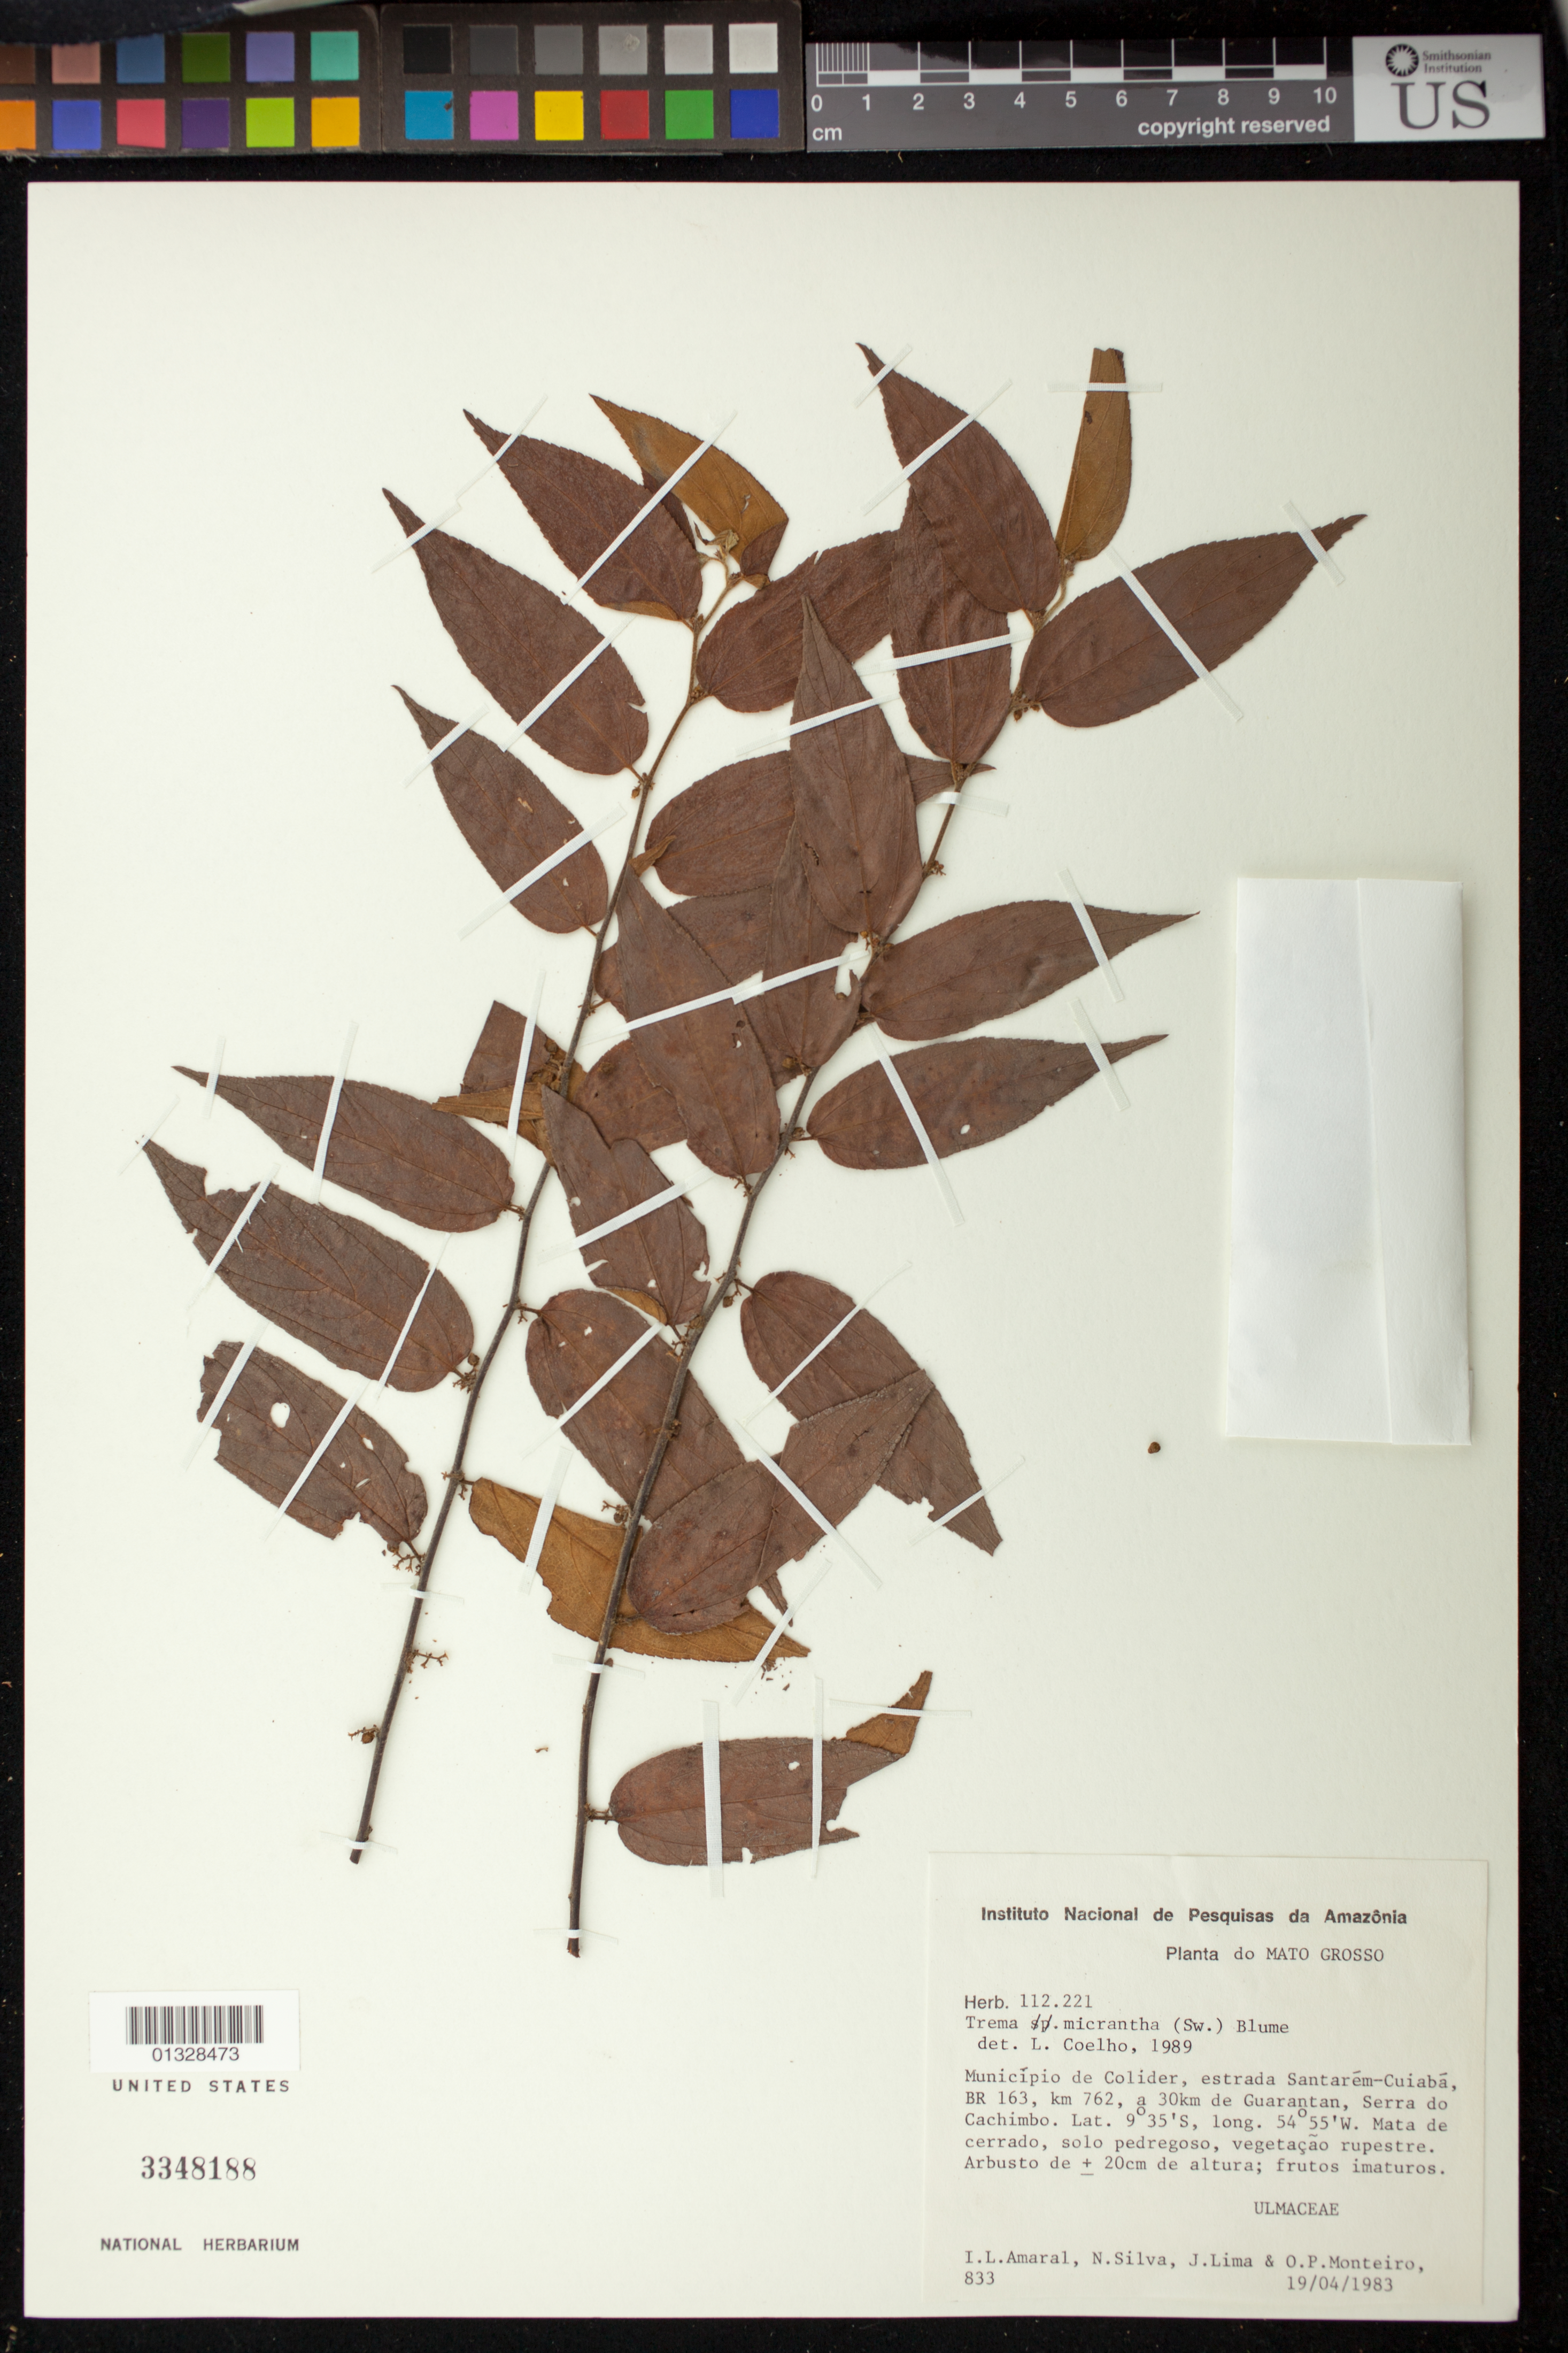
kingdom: Plantae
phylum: Tracheophyta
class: Magnoliopsida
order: Rosales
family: Cannabaceae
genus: Trema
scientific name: Trema micranthum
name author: (L.) Blume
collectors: I. L. Amaral, N. T. Silva, J. Lima & O. P. Monteiro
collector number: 833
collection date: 1983-04-19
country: Brazil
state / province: Mato Grosso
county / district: Colíder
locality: Estrada Santarém-Cuiabá, BR 163, km 762, a30km de Guarantan, Serra do Cachimbo´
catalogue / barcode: US 3348188